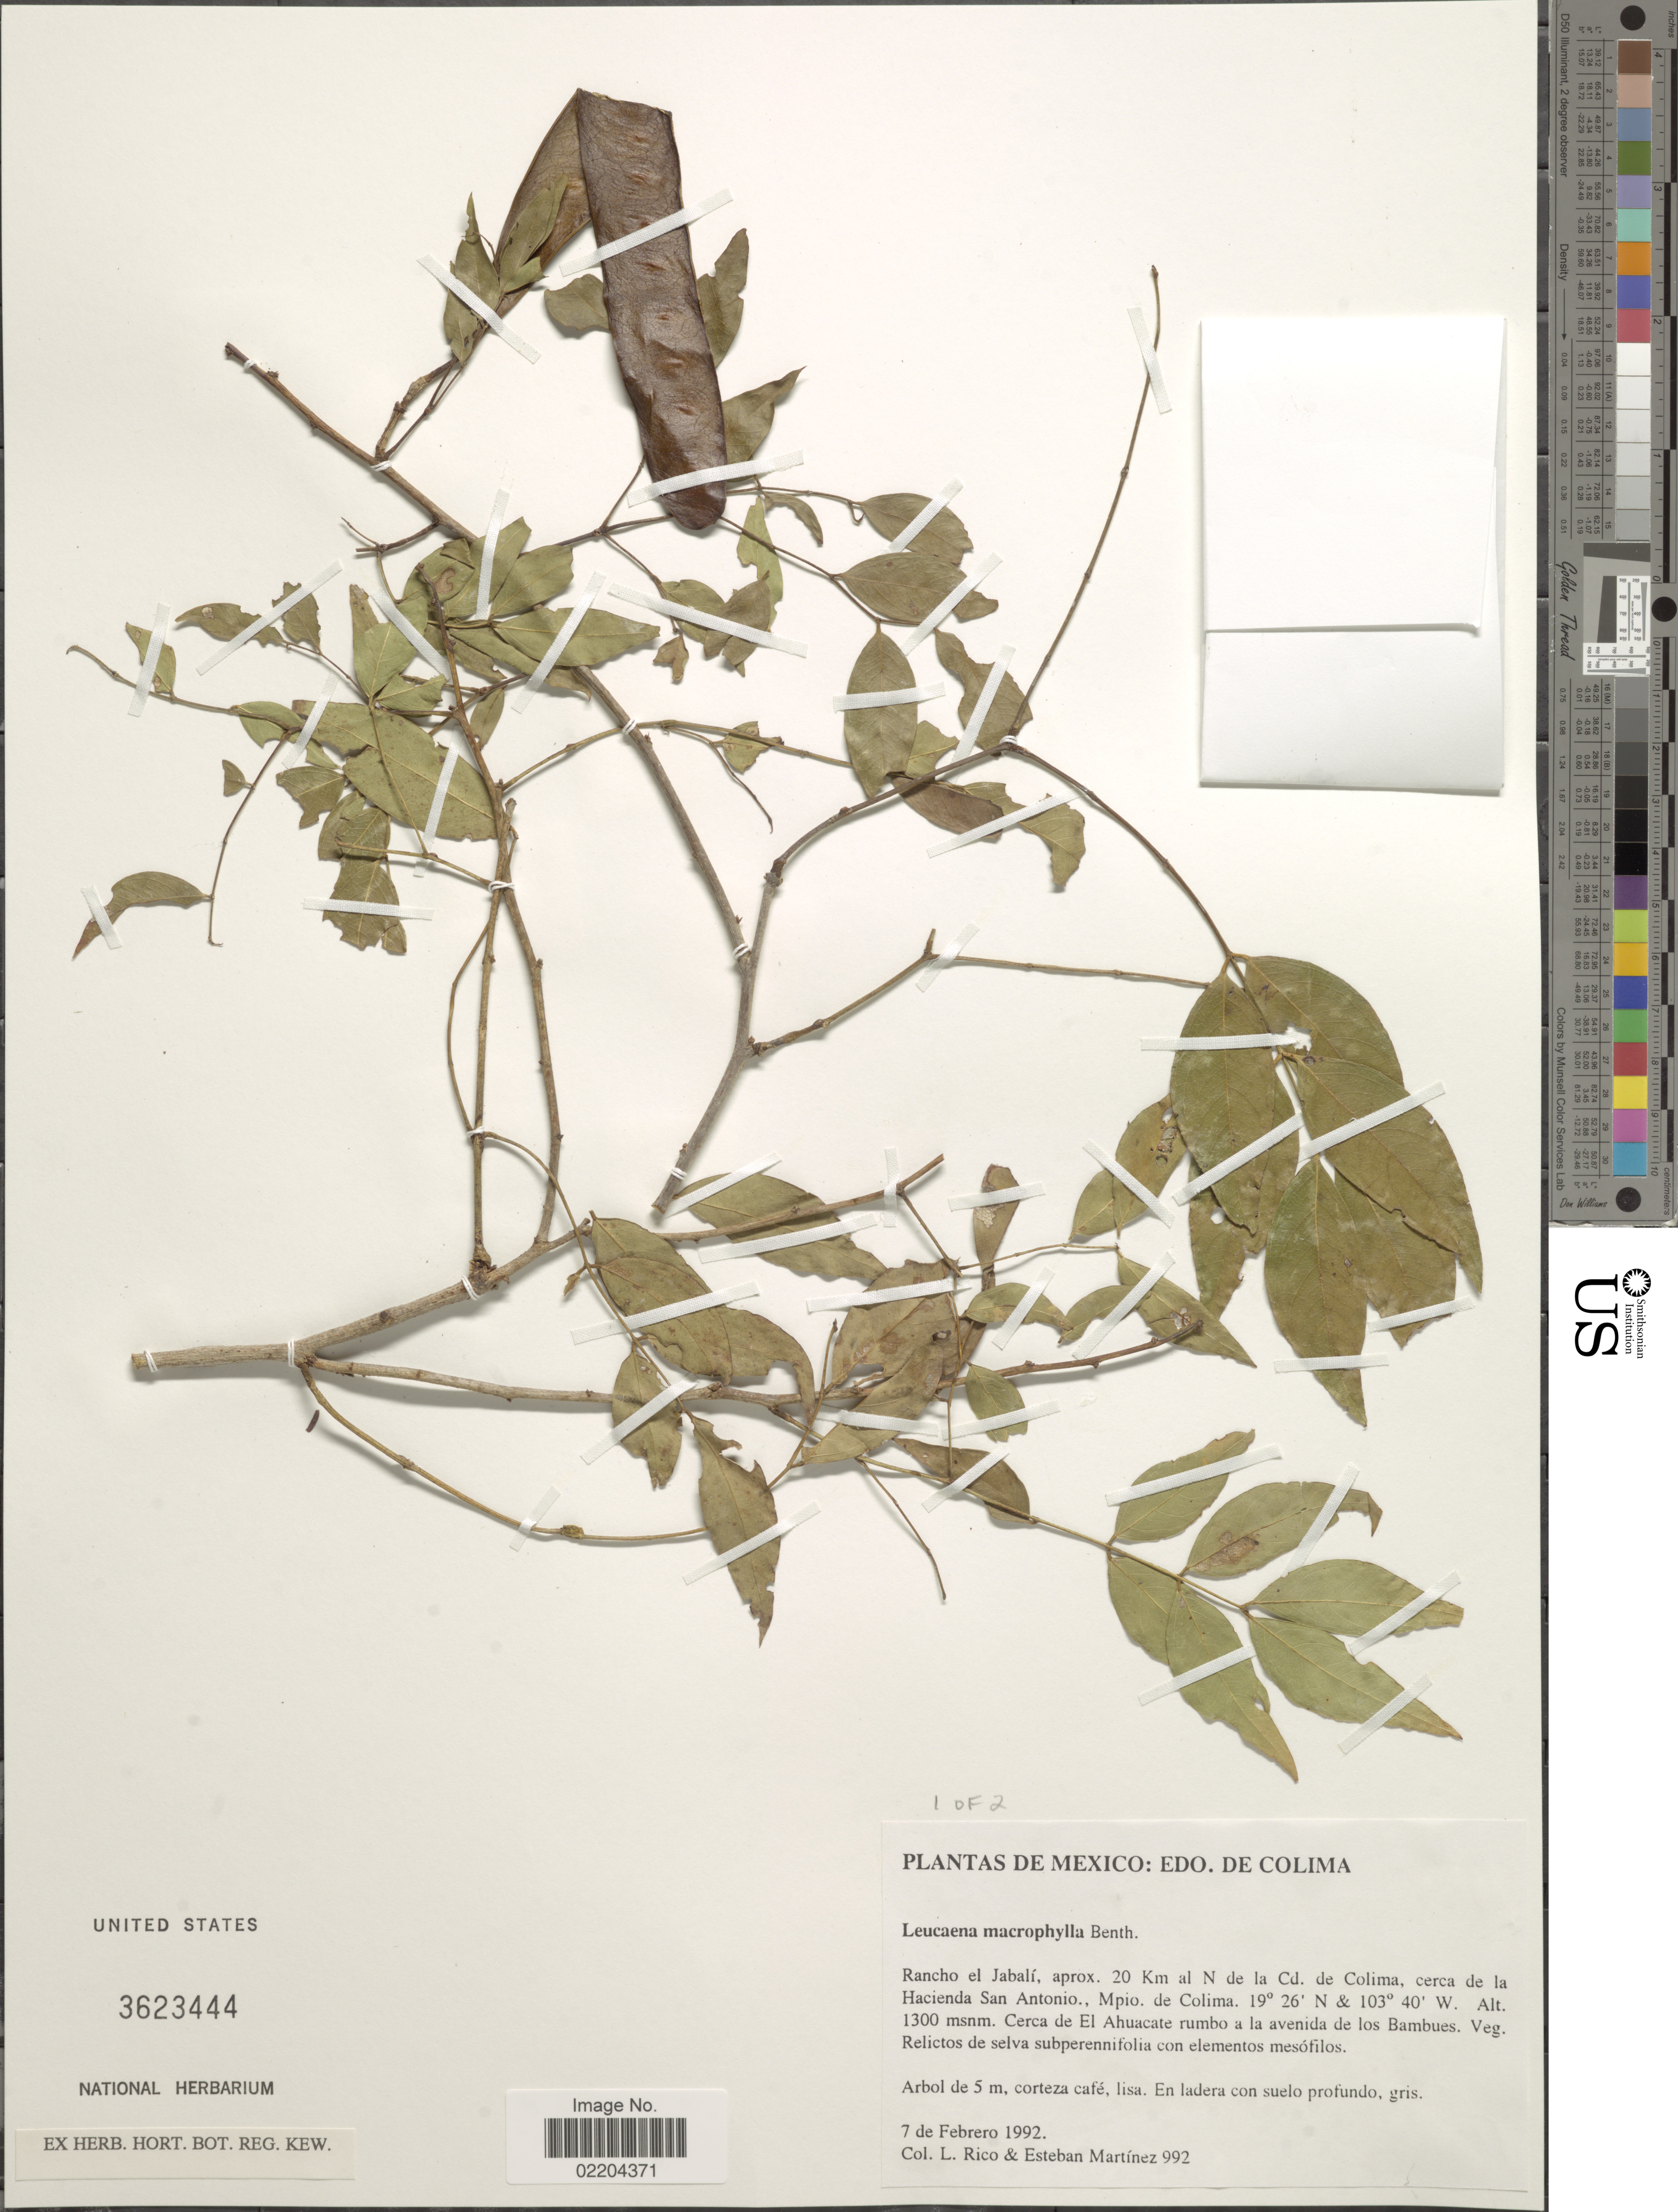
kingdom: Plantae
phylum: Tracheophyta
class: Magnoliopsida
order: Fabales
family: Fabaceae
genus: Leucaena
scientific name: Leucaena macrophylla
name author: Benth.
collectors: L. Rico & E. Martínez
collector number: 992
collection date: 1992-02-07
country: Mexico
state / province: Colima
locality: Mexico: Edo. de Colima. Rancho el Jabali, aprox. 20 Km al N de la Cd. de Colima, cerca de la Hacienda San Antonio, Mpio. de Colima.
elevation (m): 1300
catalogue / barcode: US 3623444